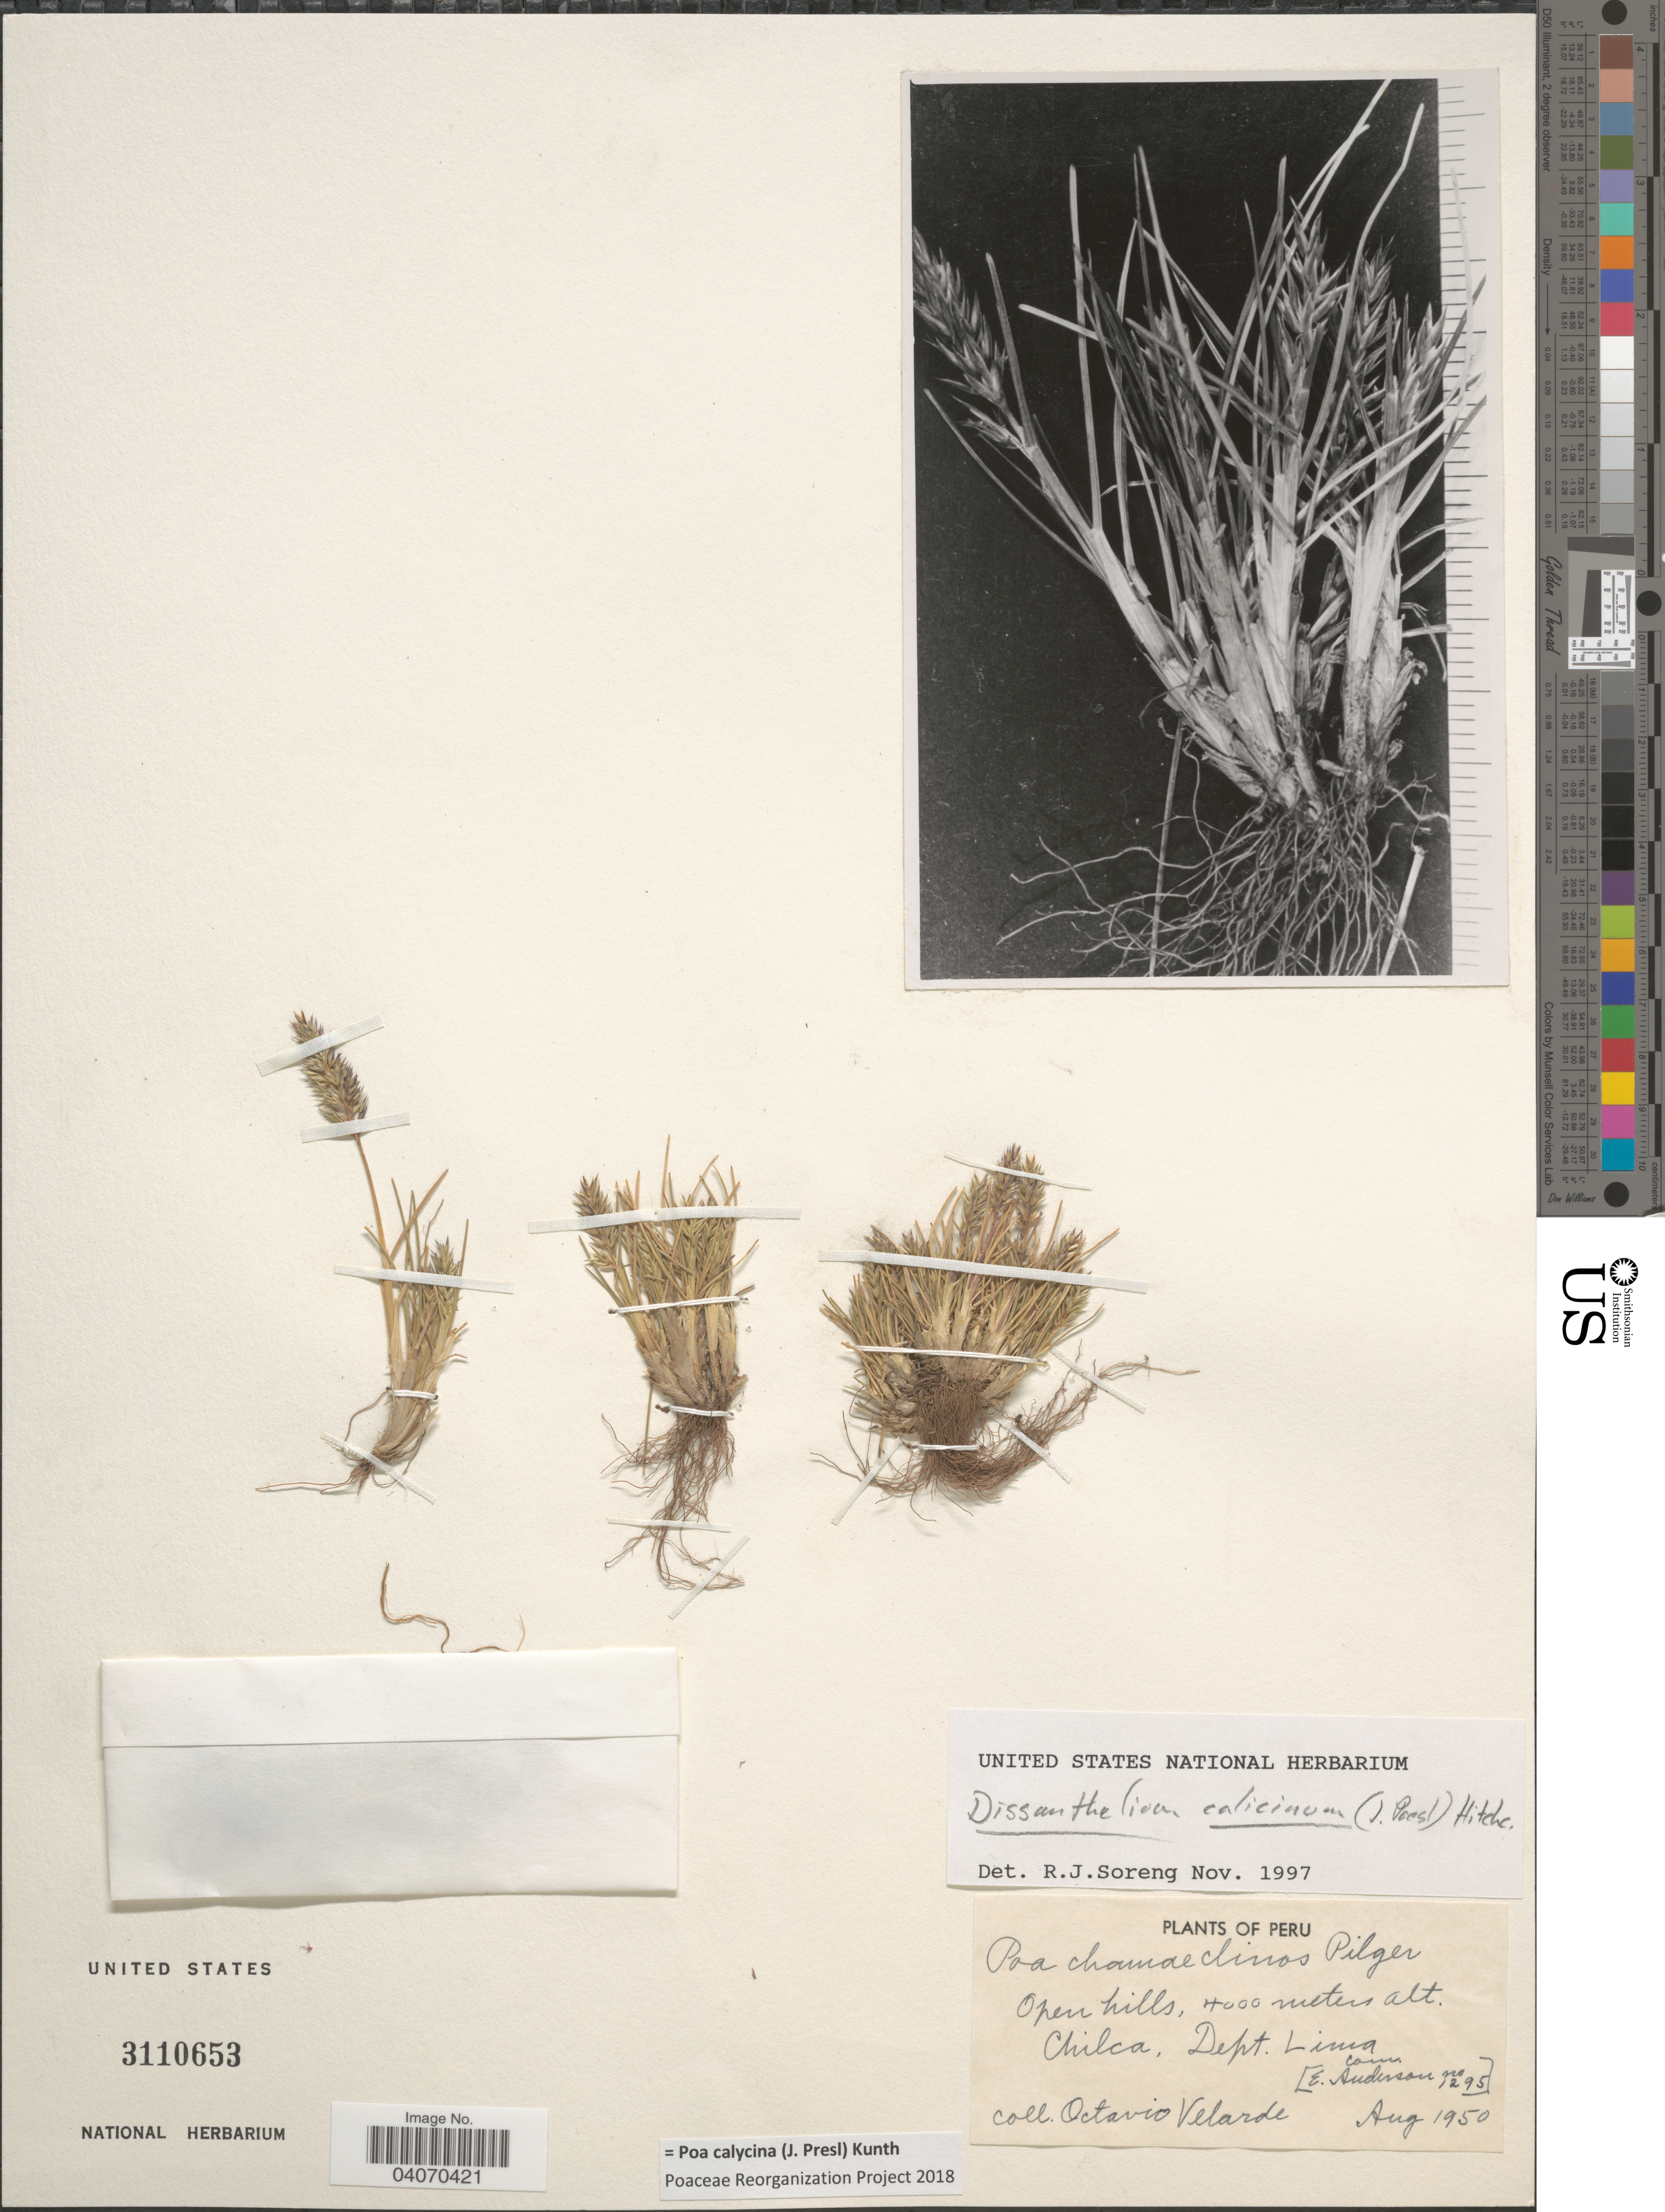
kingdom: Plantae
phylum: Tracheophyta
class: Liliopsida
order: Poales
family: Poaceae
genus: Poa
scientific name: Poa calycina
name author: (J. Presl) Kunth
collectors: O. Nuñez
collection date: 1950-08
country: Peru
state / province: Lima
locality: Open hills. Chilca. Dept. Lima.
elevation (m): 4000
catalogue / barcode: US 3110653